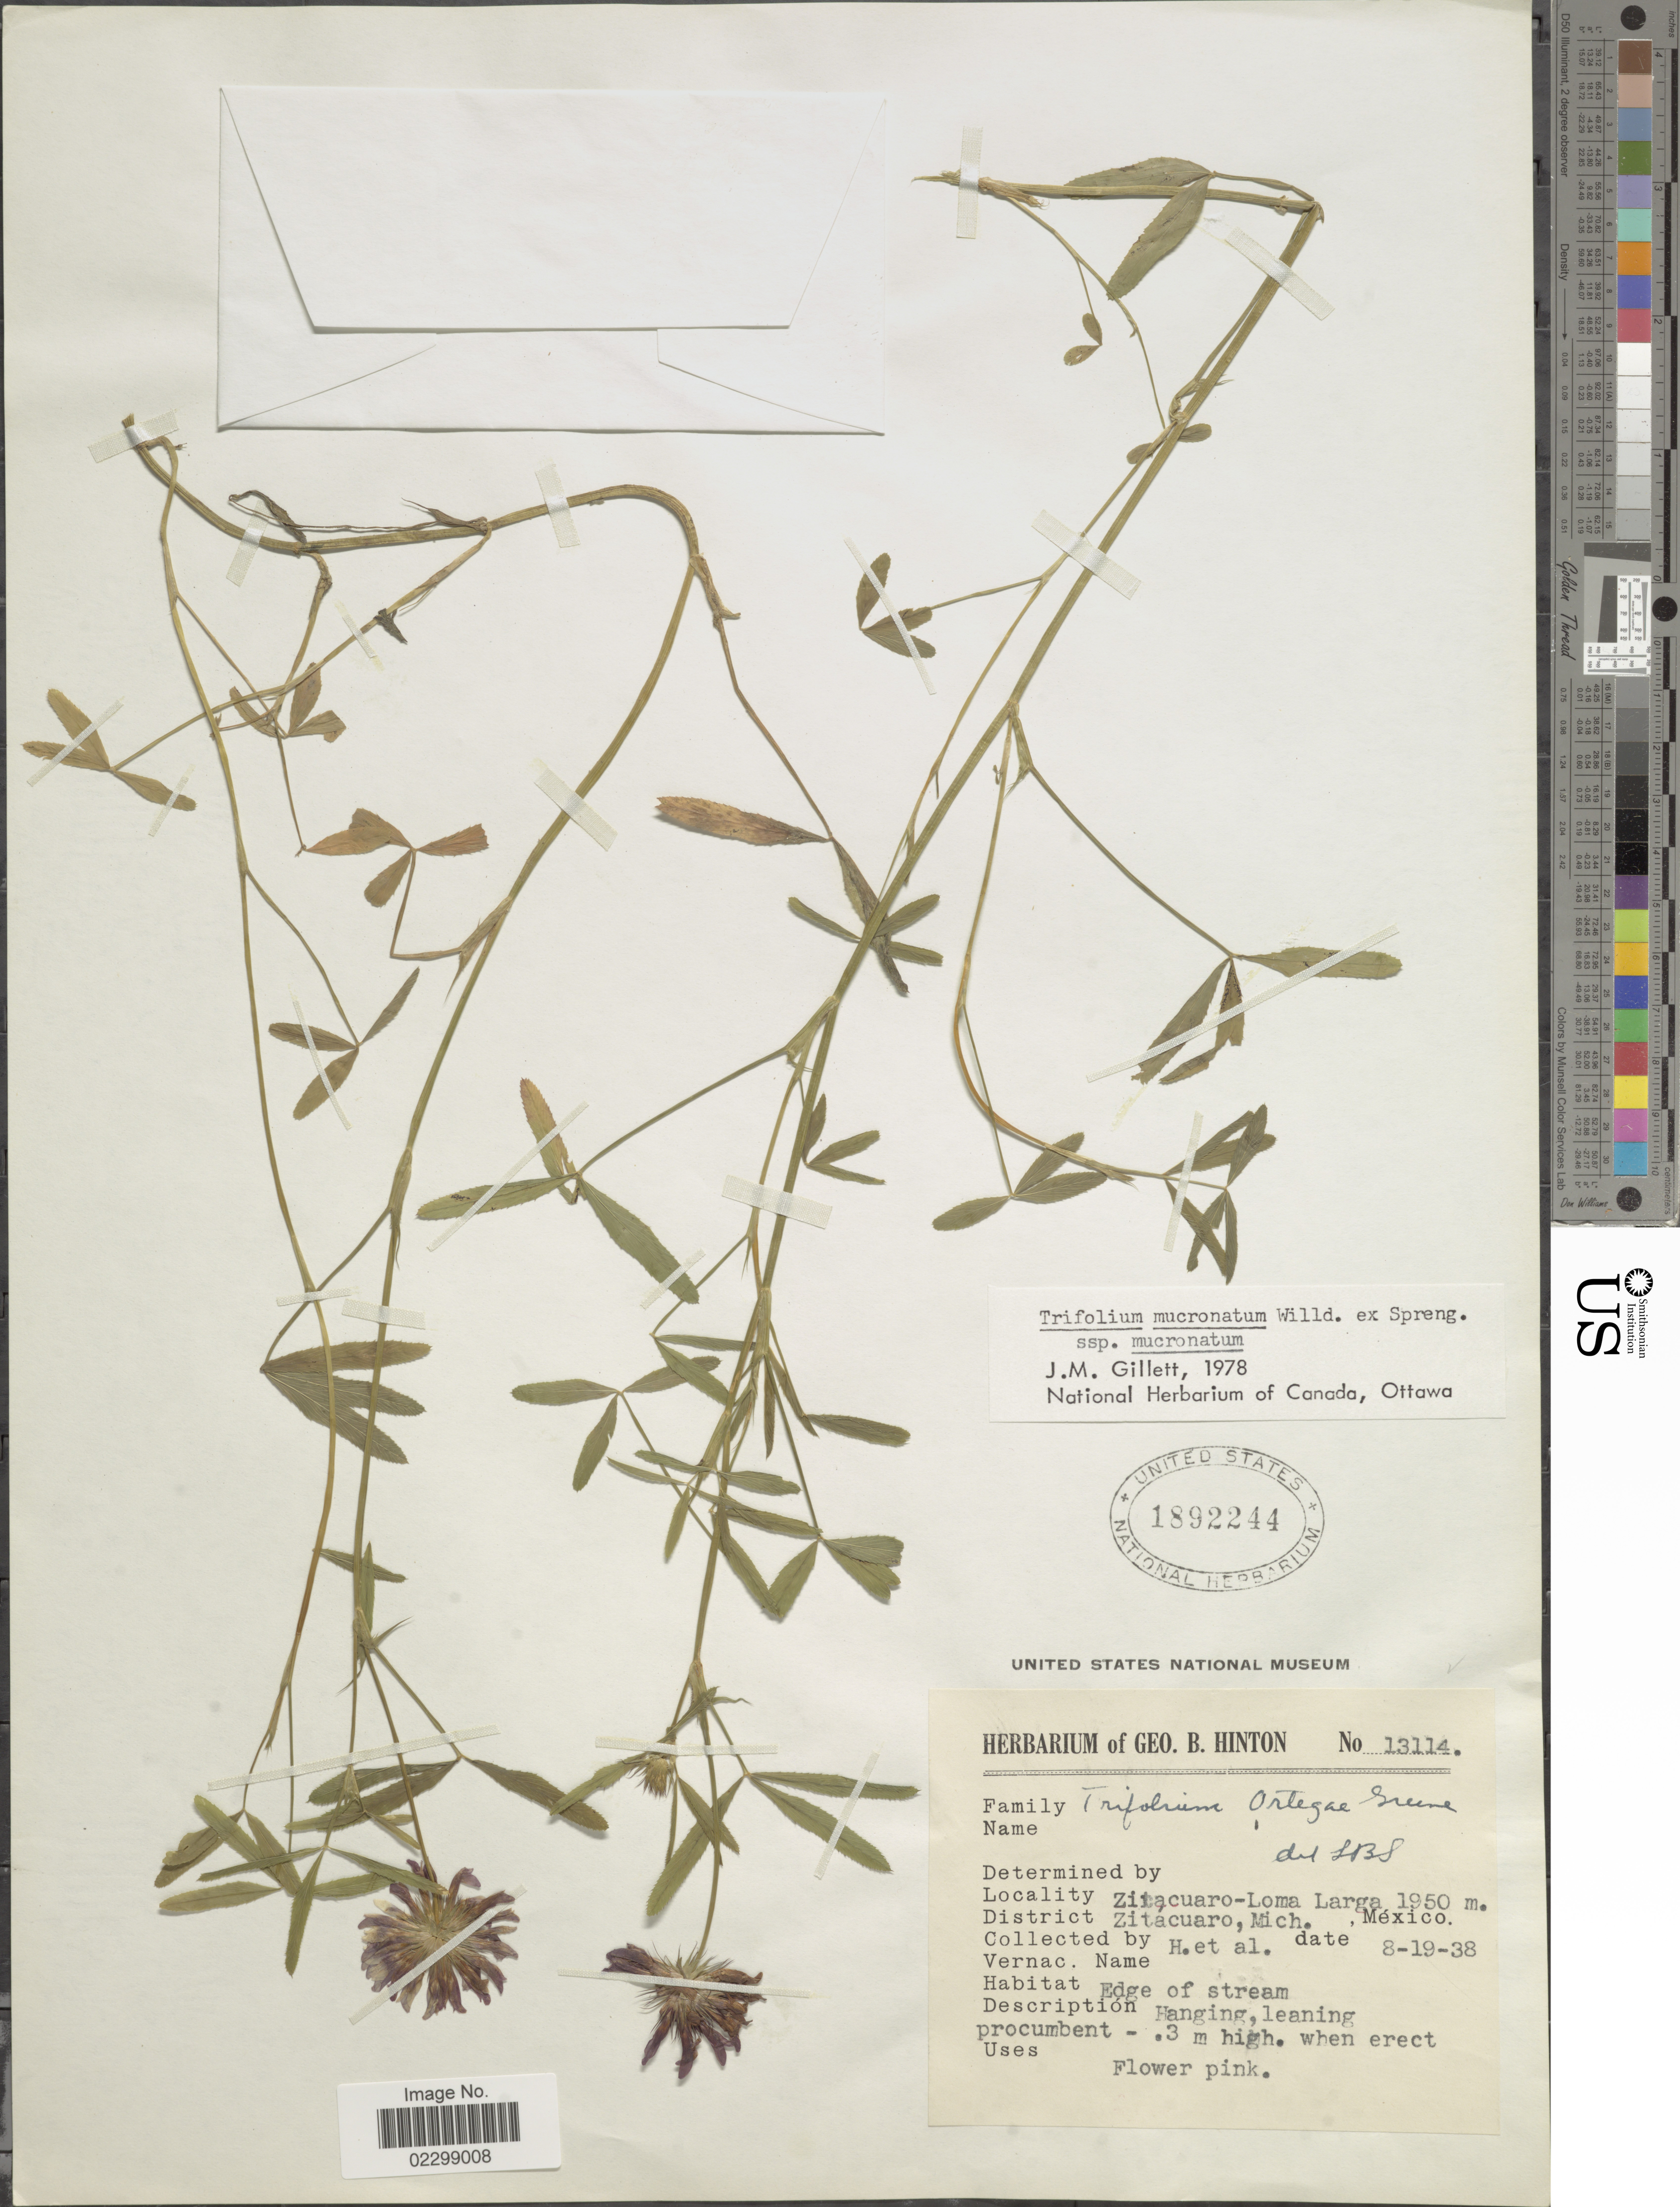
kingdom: Plantae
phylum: Tracheophyta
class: Magnoliopsida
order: Fabales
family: Fabaceae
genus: Trifolium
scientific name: Trifolium mucronatum subsp. mucronatum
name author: Willd. ex Spreng.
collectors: G. B. Hinton & et al.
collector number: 13114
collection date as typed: Transcribed d/m/y: 19/8/38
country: Mexico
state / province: Michoacán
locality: Zitacuaro-Loma Larga, District Zitacuaro, edge of stream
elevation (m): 1950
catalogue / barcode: US 1892244